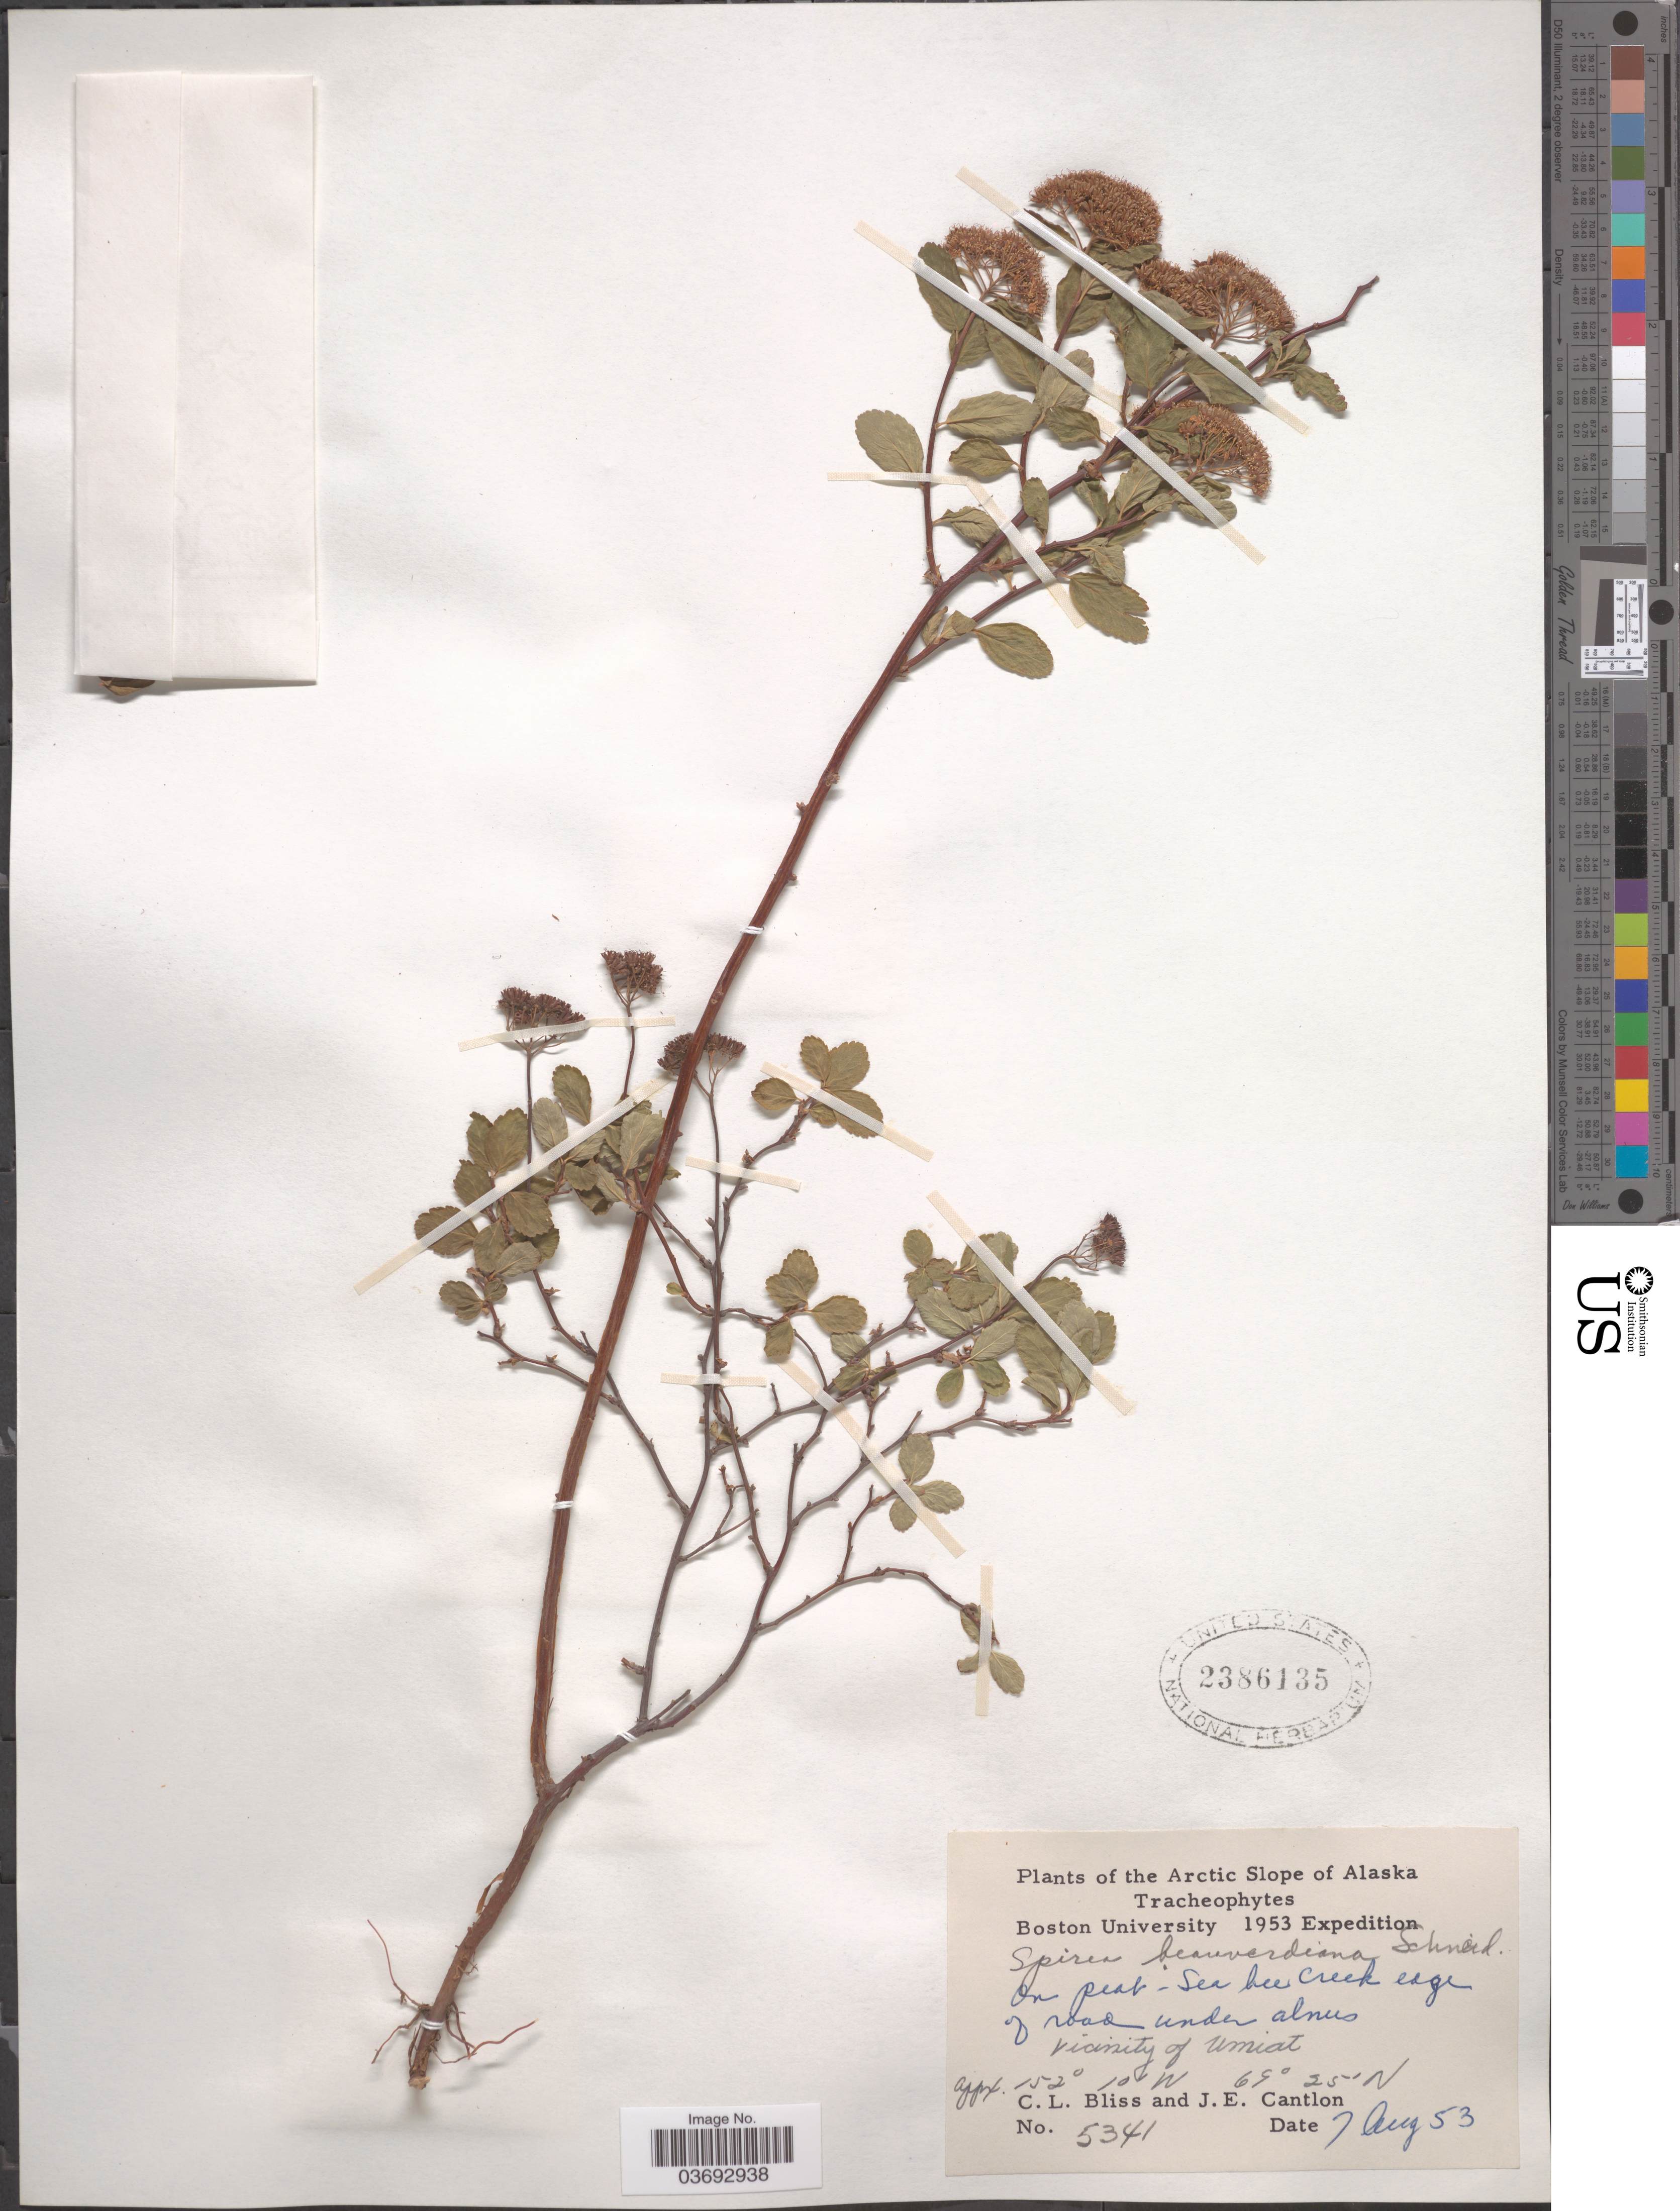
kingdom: Plantae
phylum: Tracheophyta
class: Magnoliopsida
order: Rosales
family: Rosaceae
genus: Spiraea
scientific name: Spiraea stevenii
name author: (C.K. Schneid.) Rydb.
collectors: C. Bliss & J. Cantlon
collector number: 5341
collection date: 1953-08-07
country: United States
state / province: Alaska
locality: Arctic Slope of Alaska. Sea bee Creek edge of road under alnus. Vicinity of Umiat.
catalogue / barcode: US 2386135